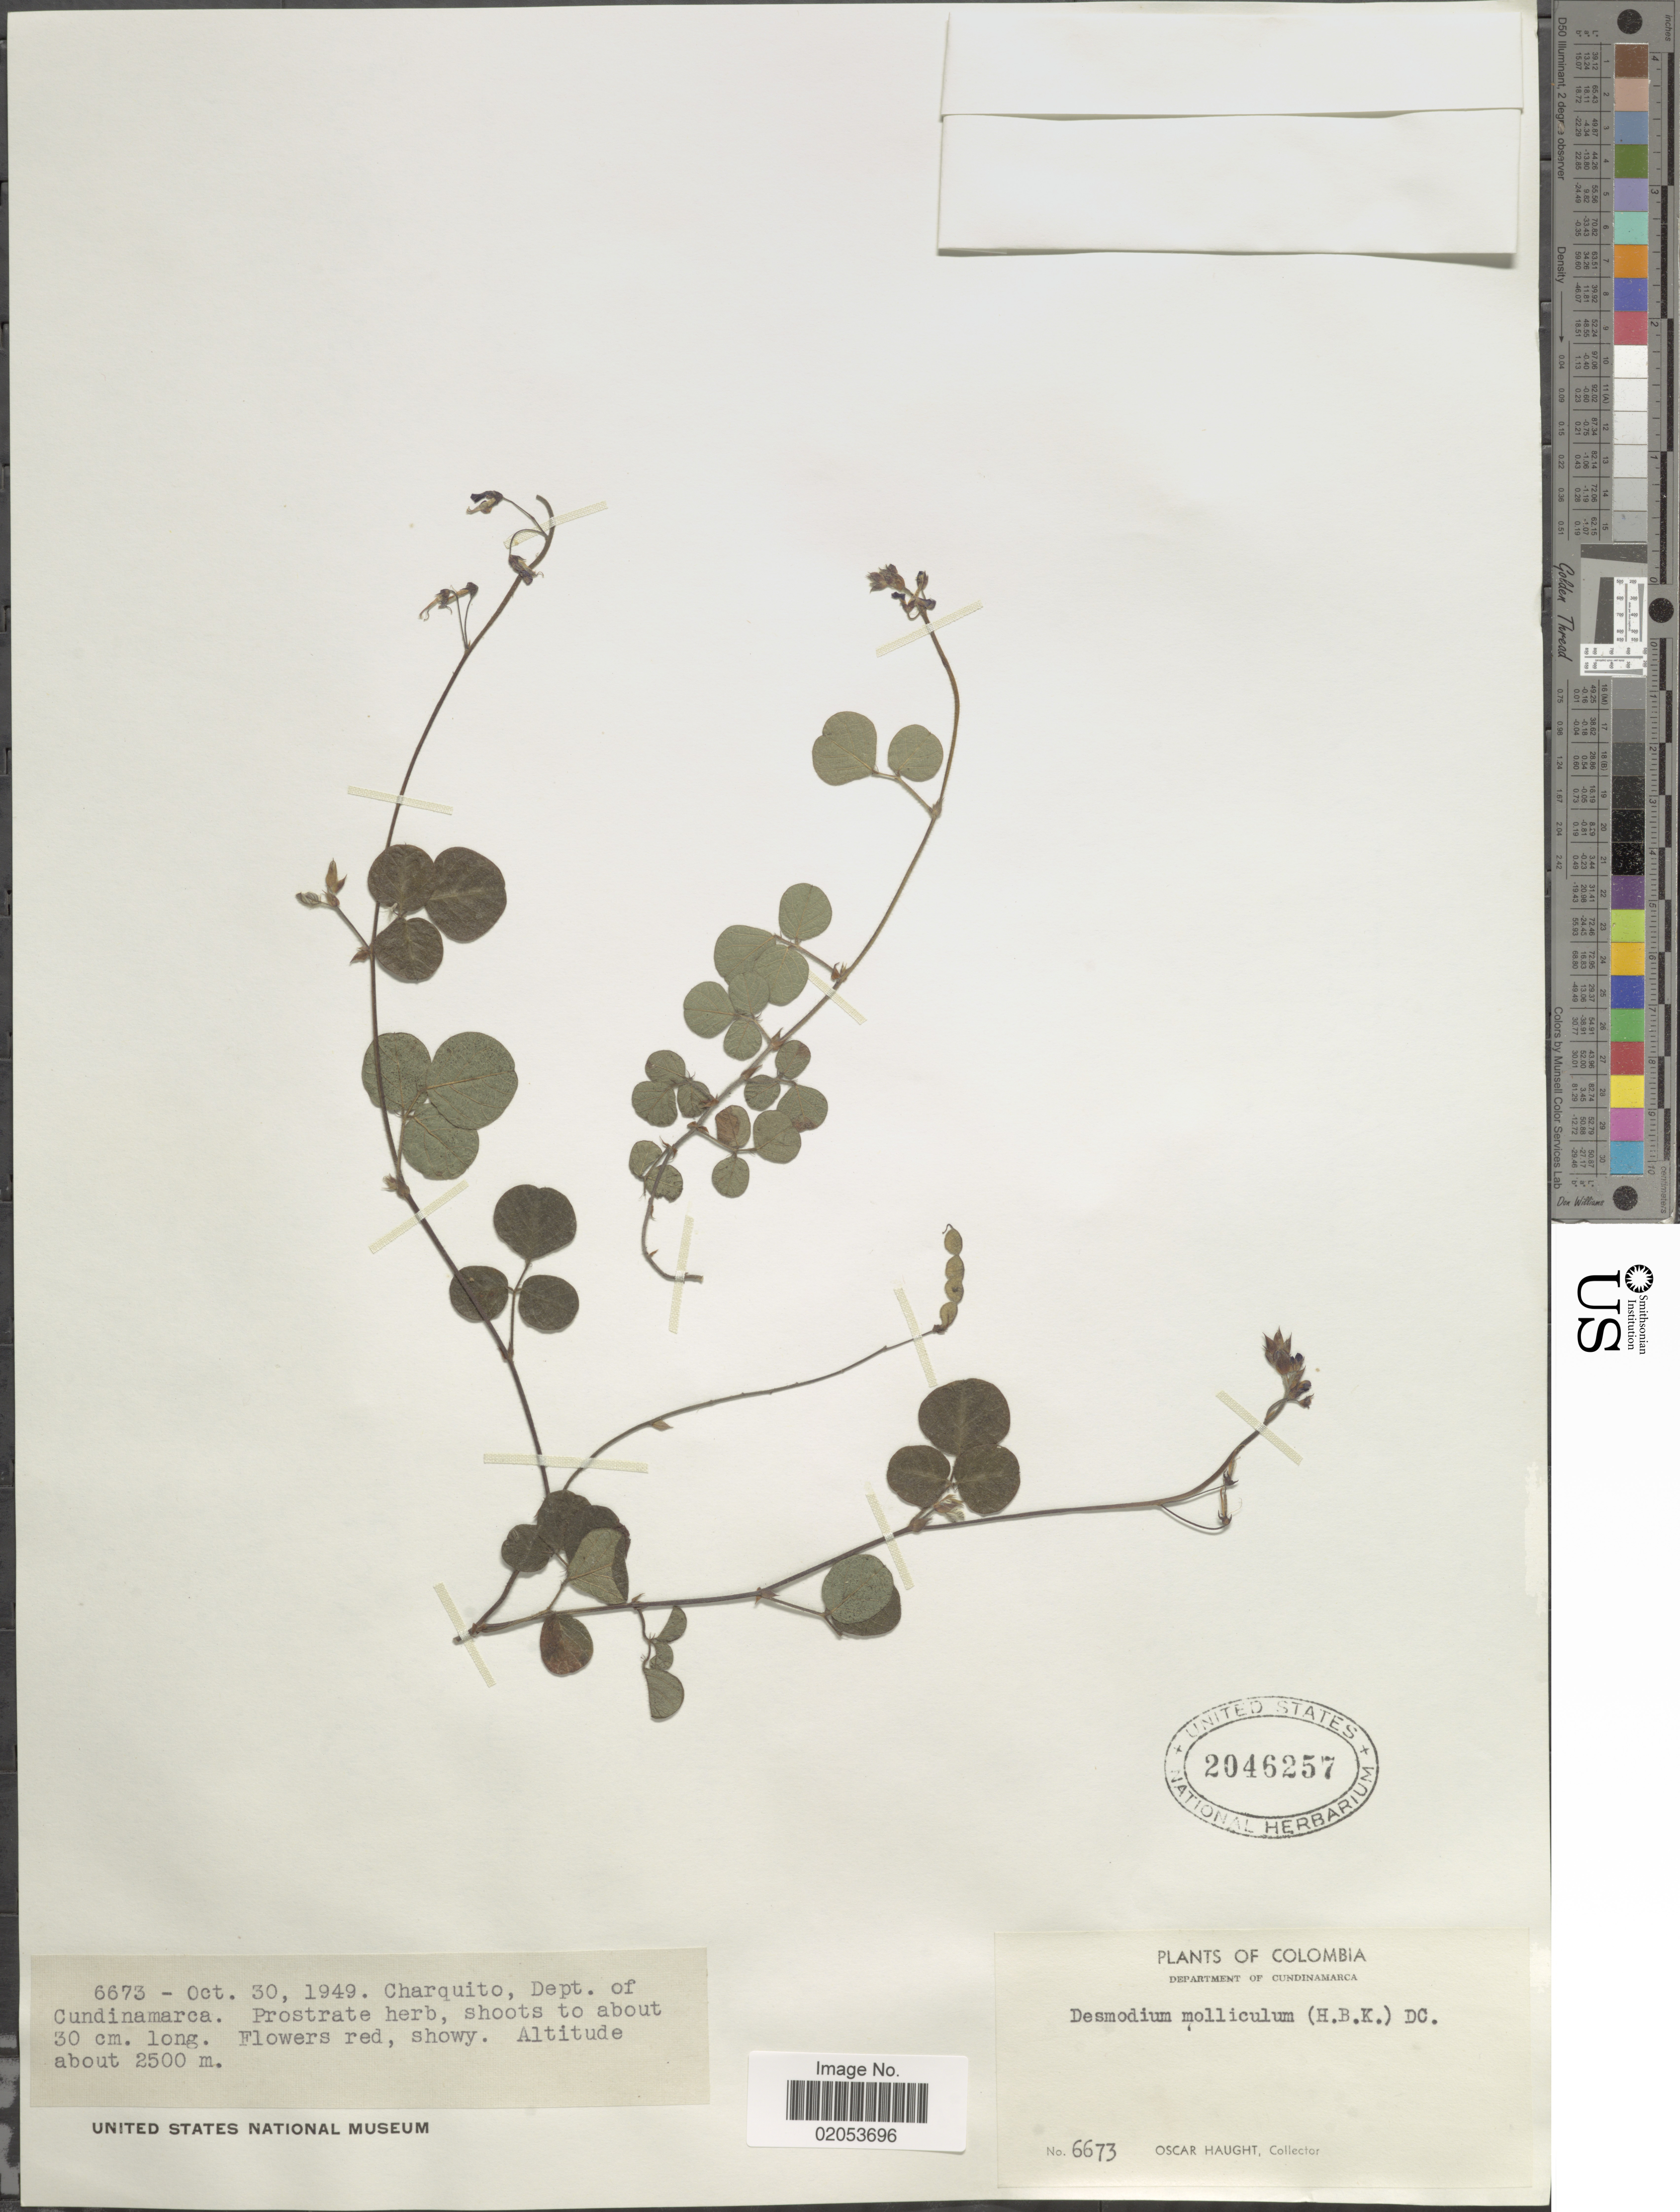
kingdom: Plantae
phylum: Tracheophyta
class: Magnoliopsida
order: Fabales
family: Fabaceae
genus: Desmodium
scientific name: Desmodium molliculum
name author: (Kunth) DC.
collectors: O. L. Haught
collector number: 6673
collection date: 1949-10-30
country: Colombia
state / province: Cundinamarca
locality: Charquito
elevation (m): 2500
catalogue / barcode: US 2046257